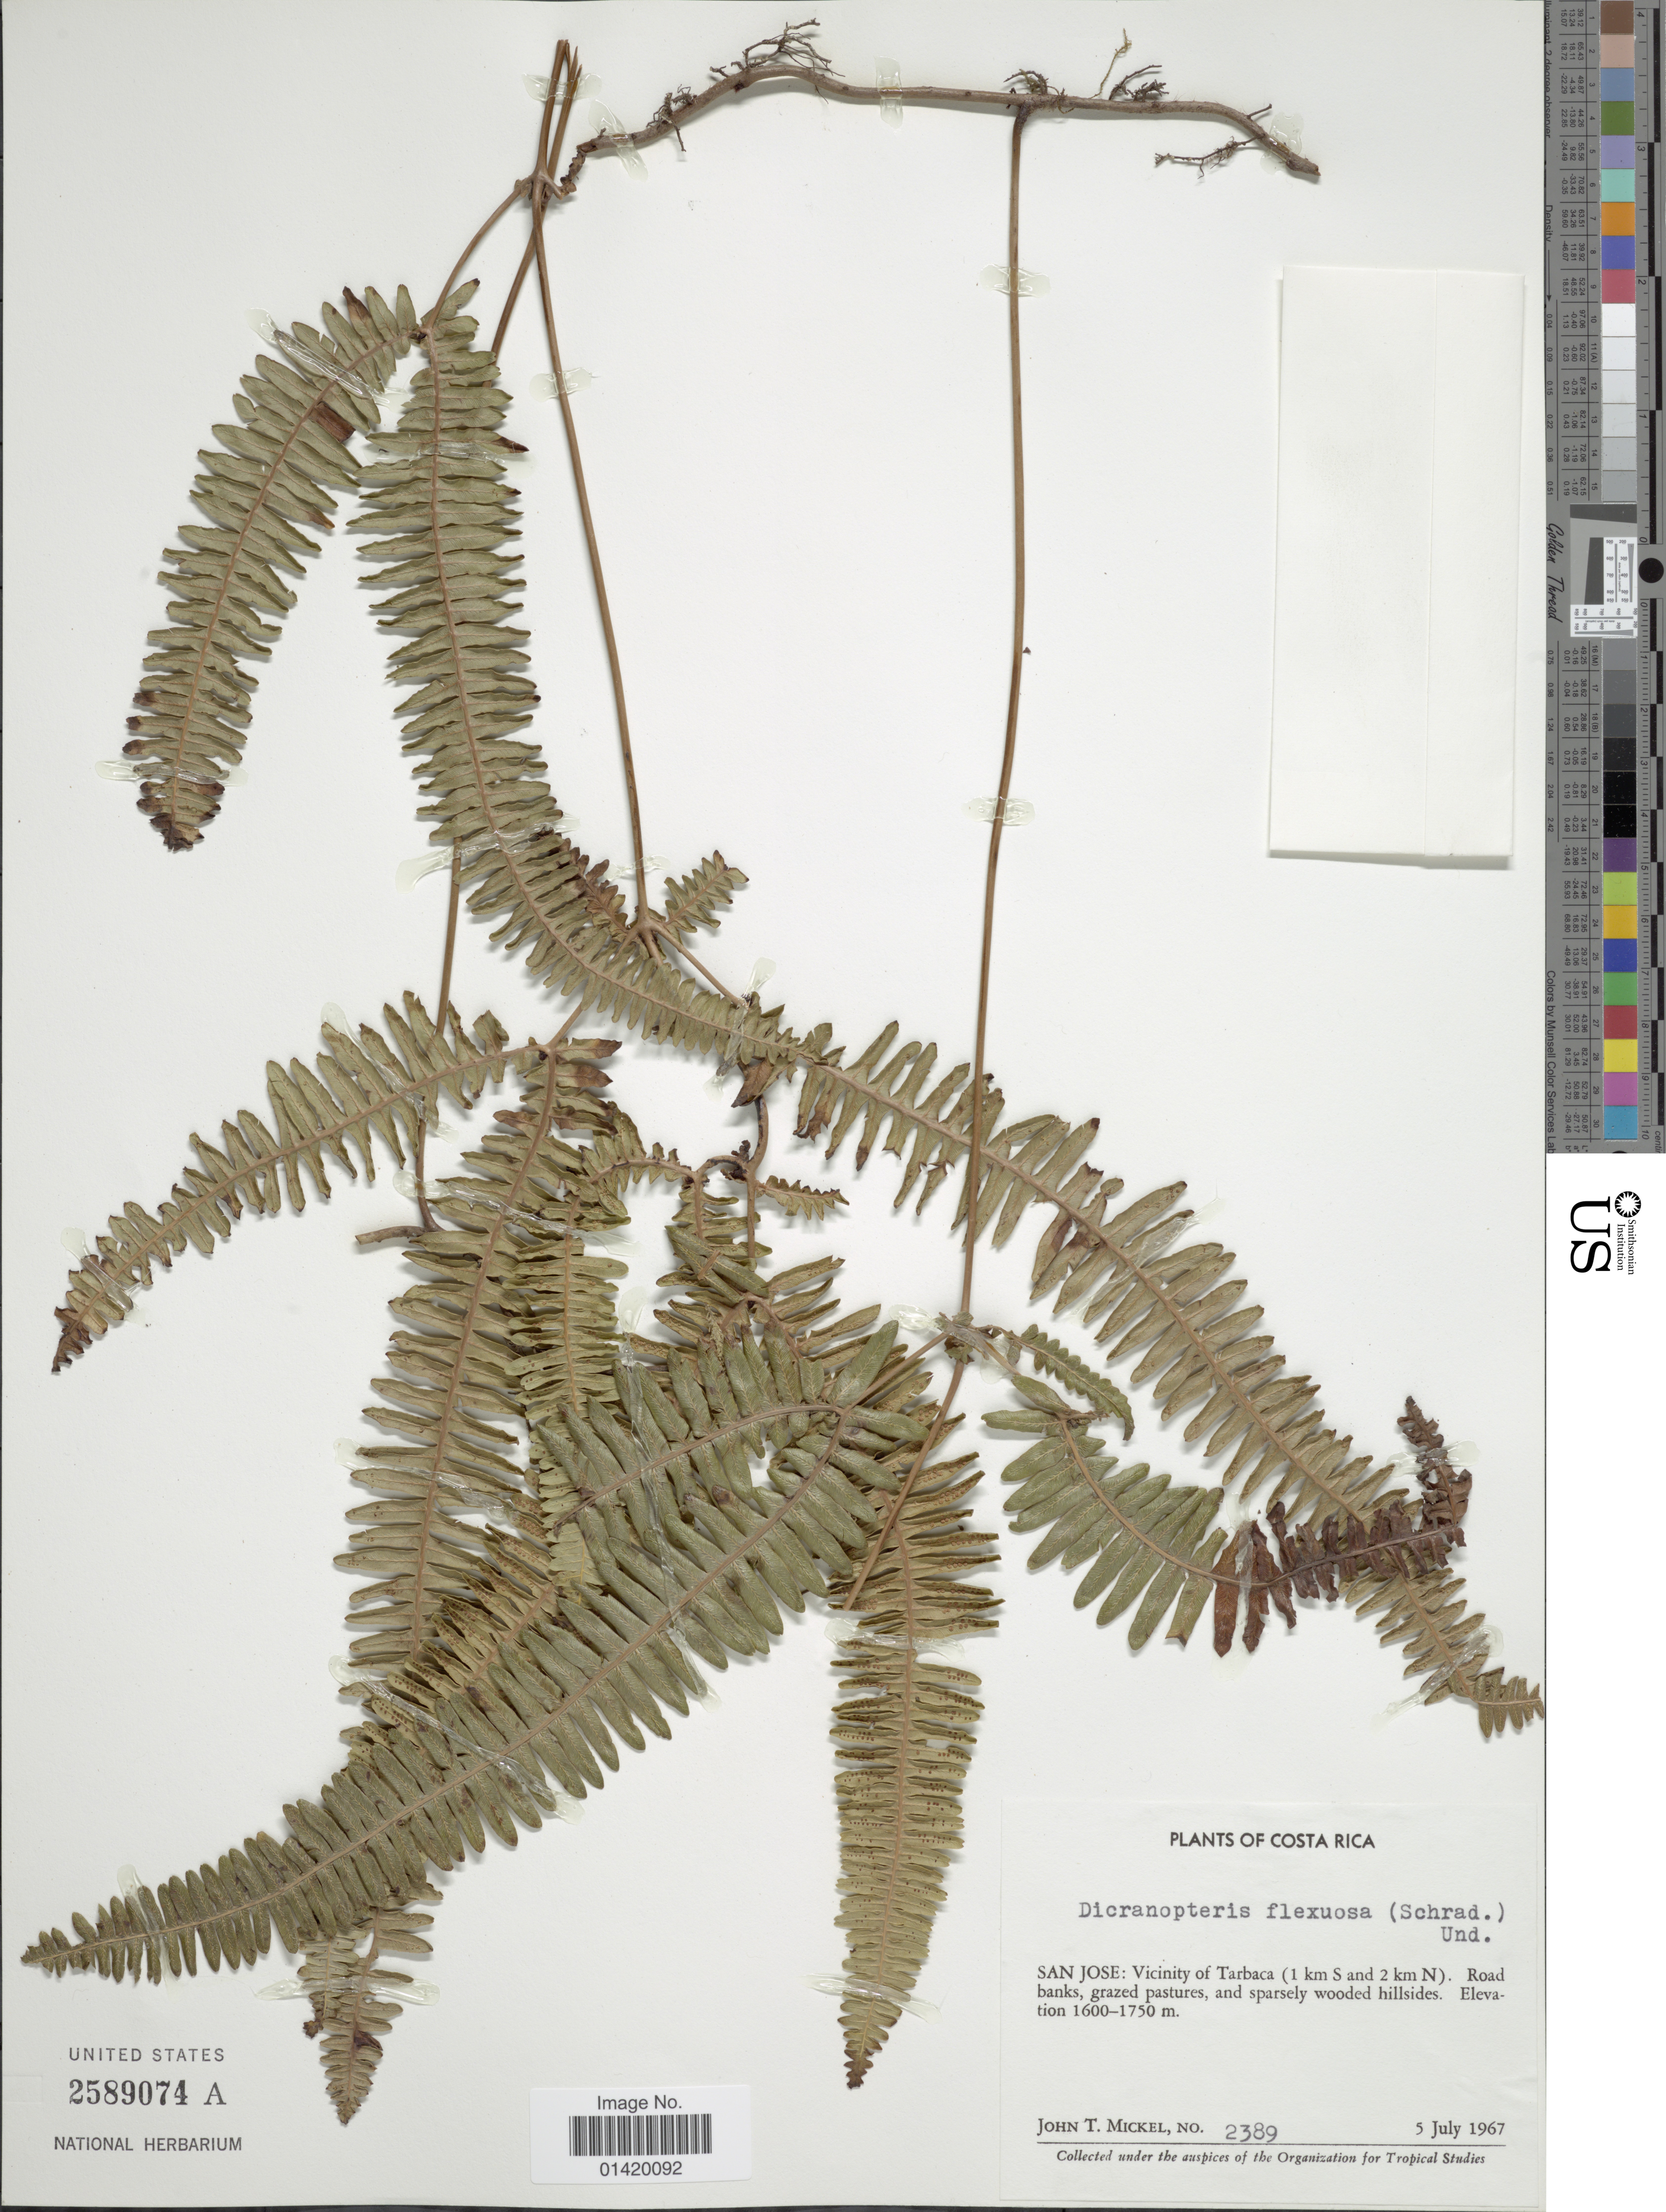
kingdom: Plantae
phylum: Tracheophyta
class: Polypodiopsida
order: Gleicheniales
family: Gleicheniaceae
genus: Dicranopteris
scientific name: Dicranopteris flexuosa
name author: (Schrad.) Underw.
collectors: J. T. Mickel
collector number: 2389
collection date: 1967-07-05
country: Costa Rica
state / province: San José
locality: Vicinity of Tarbaca (1 km S and 2 km N)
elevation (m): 1600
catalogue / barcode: US 2589074A